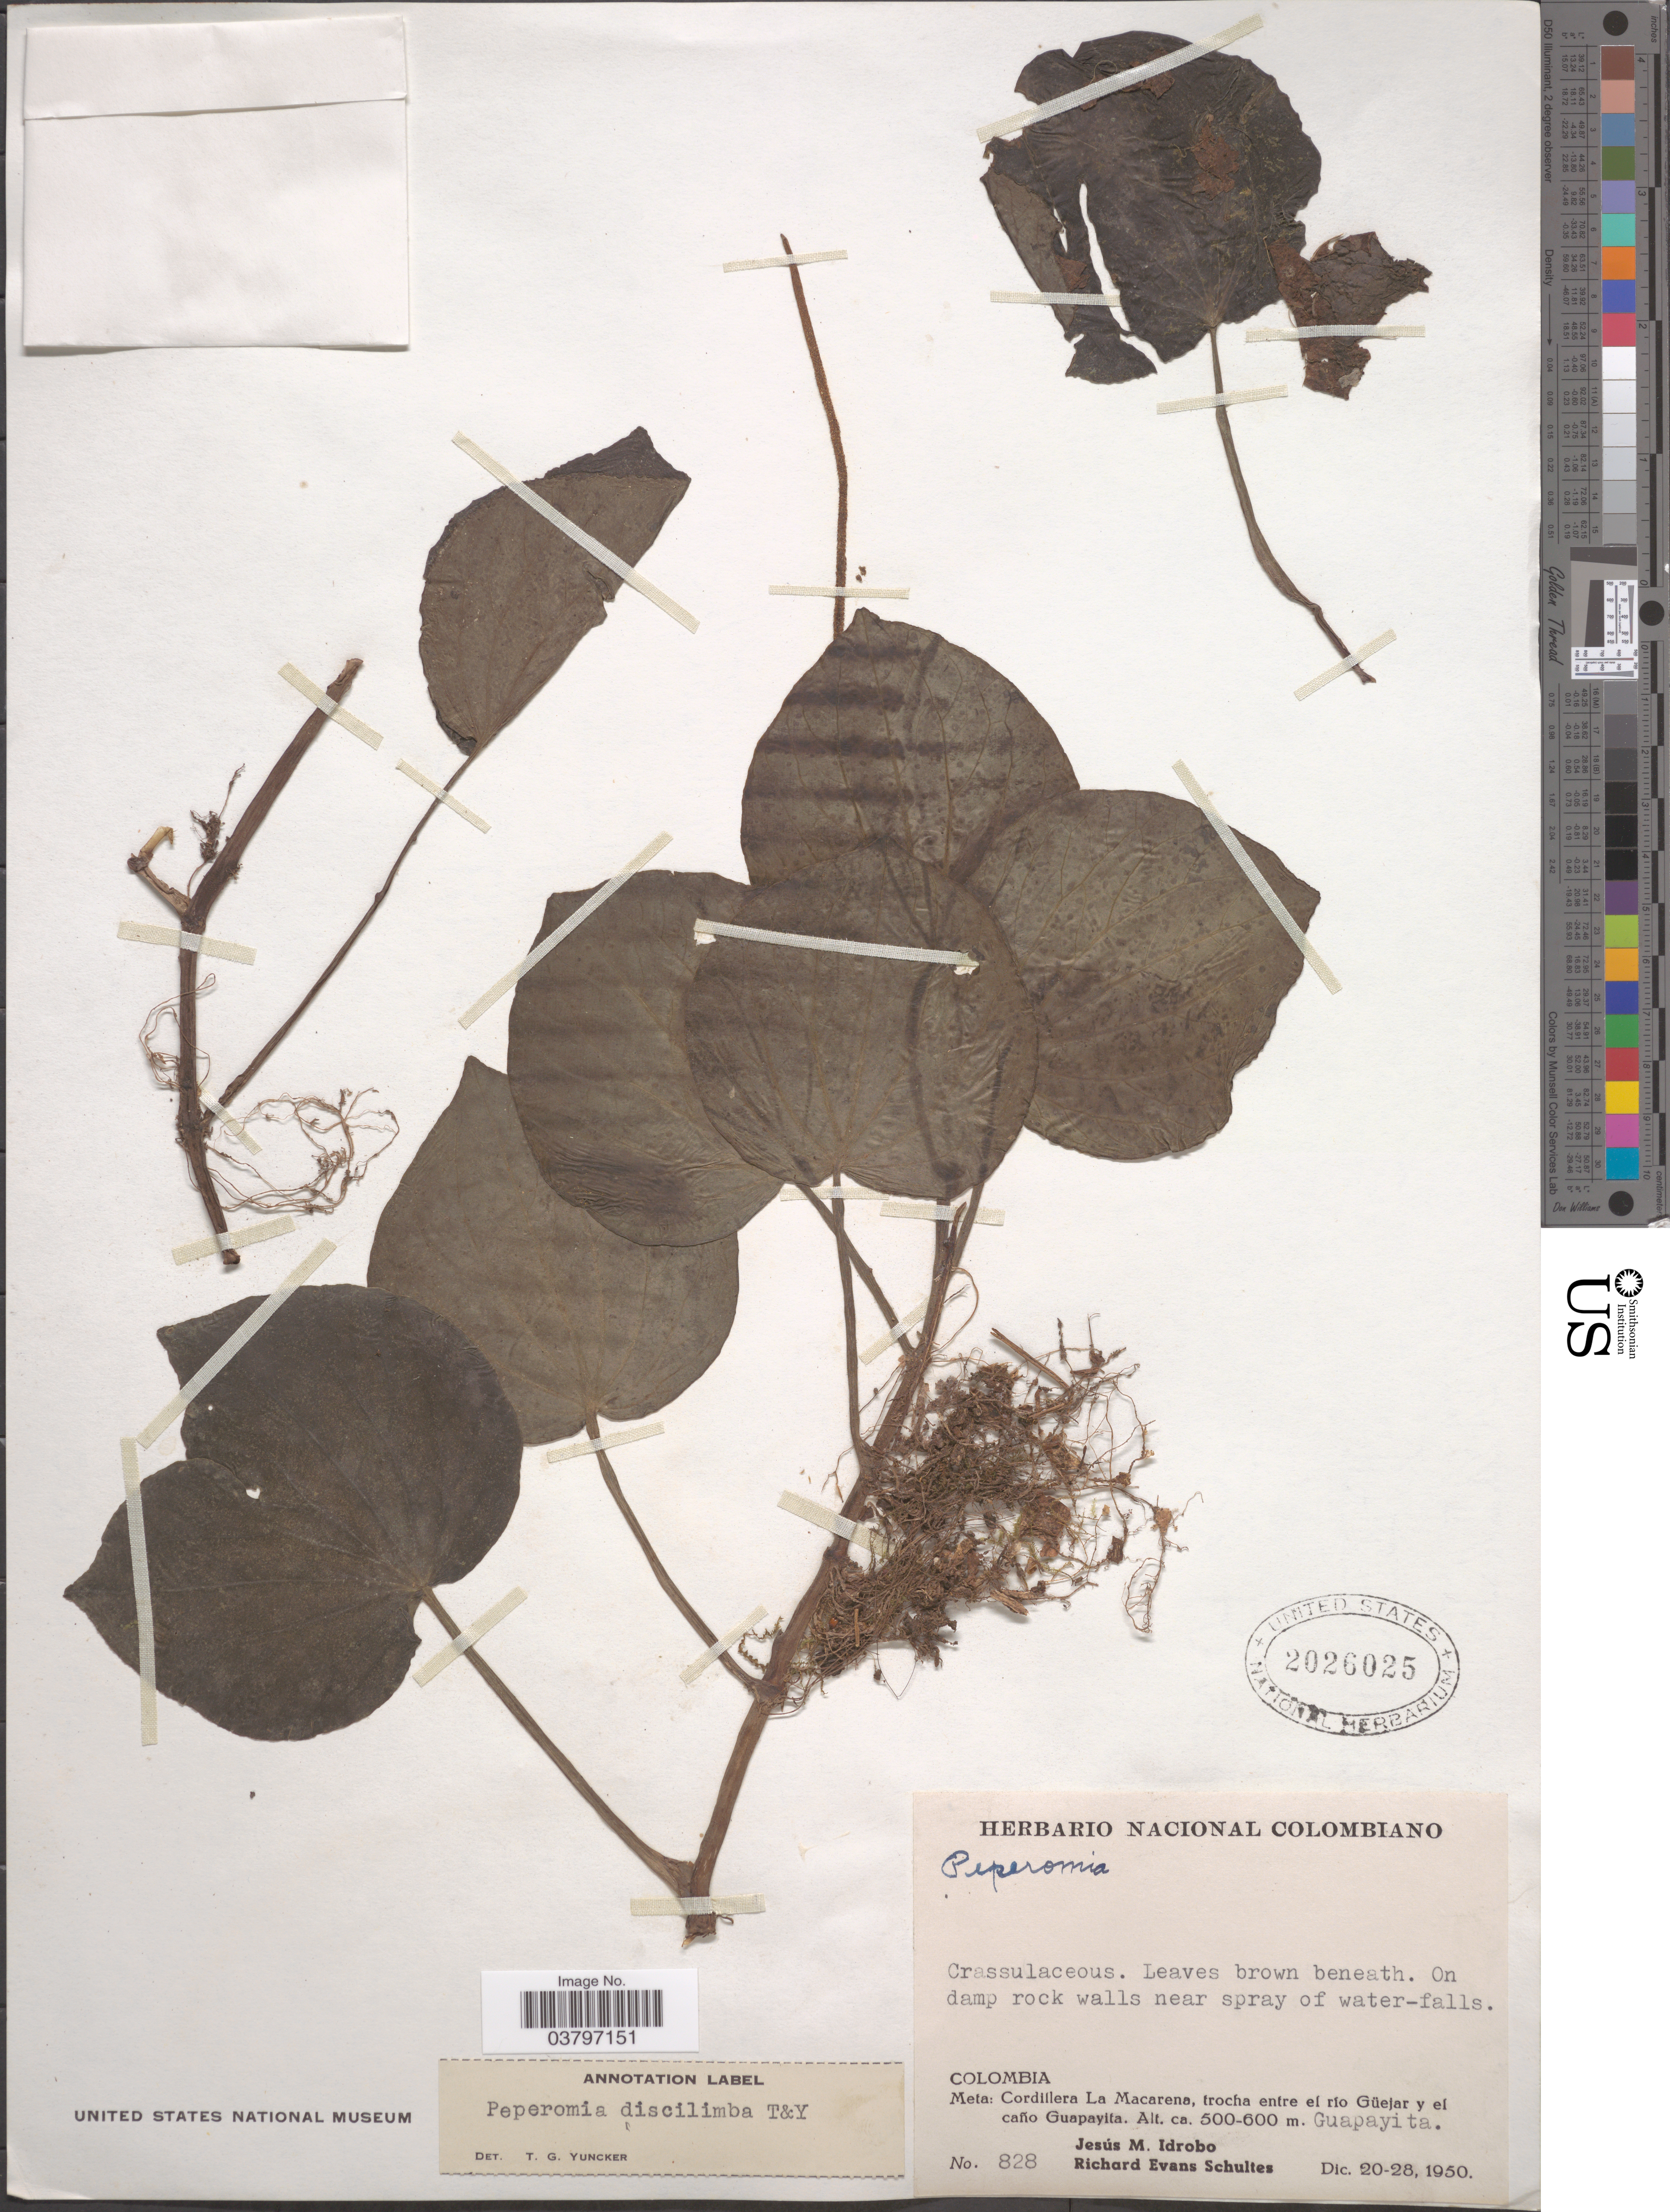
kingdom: Plantae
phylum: Tracheophyta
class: Magnoliopsida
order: Piperales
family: Piperaceae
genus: Peperomia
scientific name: Peperomia discilimba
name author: Trel. & Yunck.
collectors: J. M. Idrobo & R. E. Schultes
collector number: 828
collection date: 1950-12-20/1950-12-28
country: Colombia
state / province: Meta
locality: Cordillera La Macarena, trocha entre el río Güejar y el caño Guapayita. Guapayita.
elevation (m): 500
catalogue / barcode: US 2026025